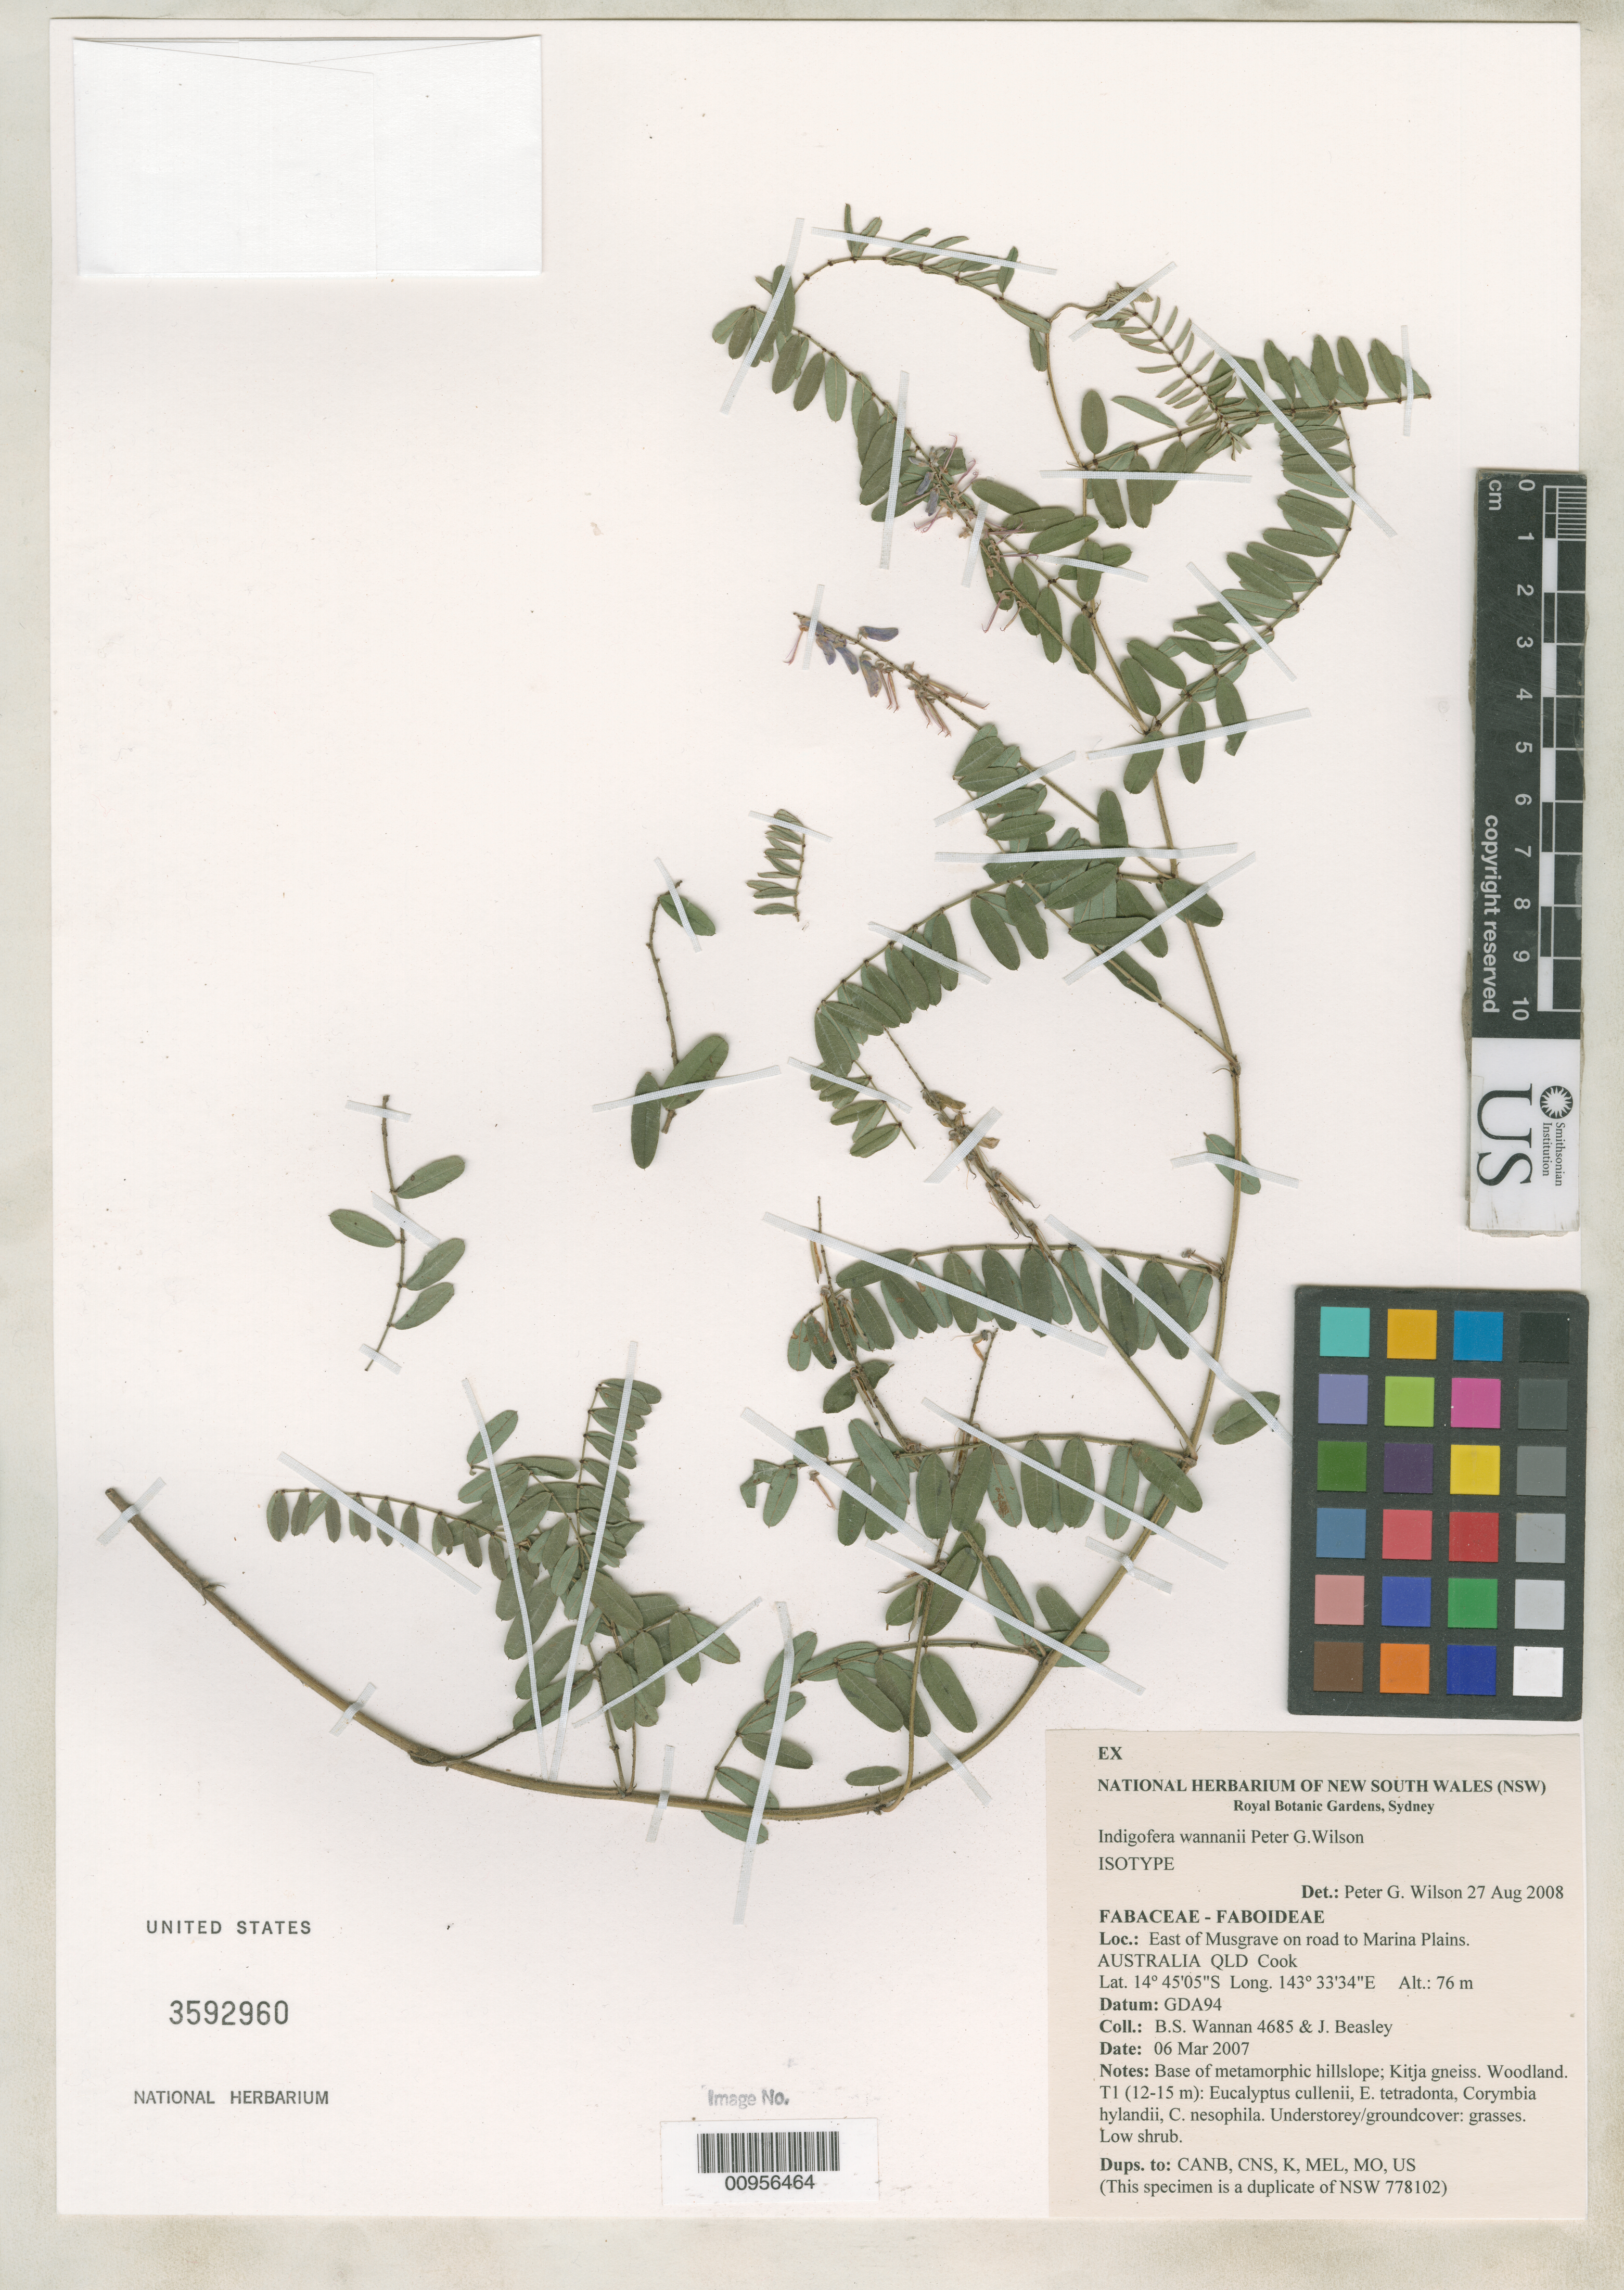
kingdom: Plantae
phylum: Tracheophyta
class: Magnoliopsida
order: Fabales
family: Fabaceae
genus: Indigofera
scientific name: Indigofera wannanii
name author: P.G. Wilson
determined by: Wilson, Peter G.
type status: Isotype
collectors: B. Wannan & J. Beasley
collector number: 4685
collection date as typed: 06 Mar 2007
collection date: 2007-03-06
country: Australia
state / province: Queensland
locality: Cook.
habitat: Base of metamorphic hillslope; Kitza gneiss. Woodland.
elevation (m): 76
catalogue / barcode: US 3592960